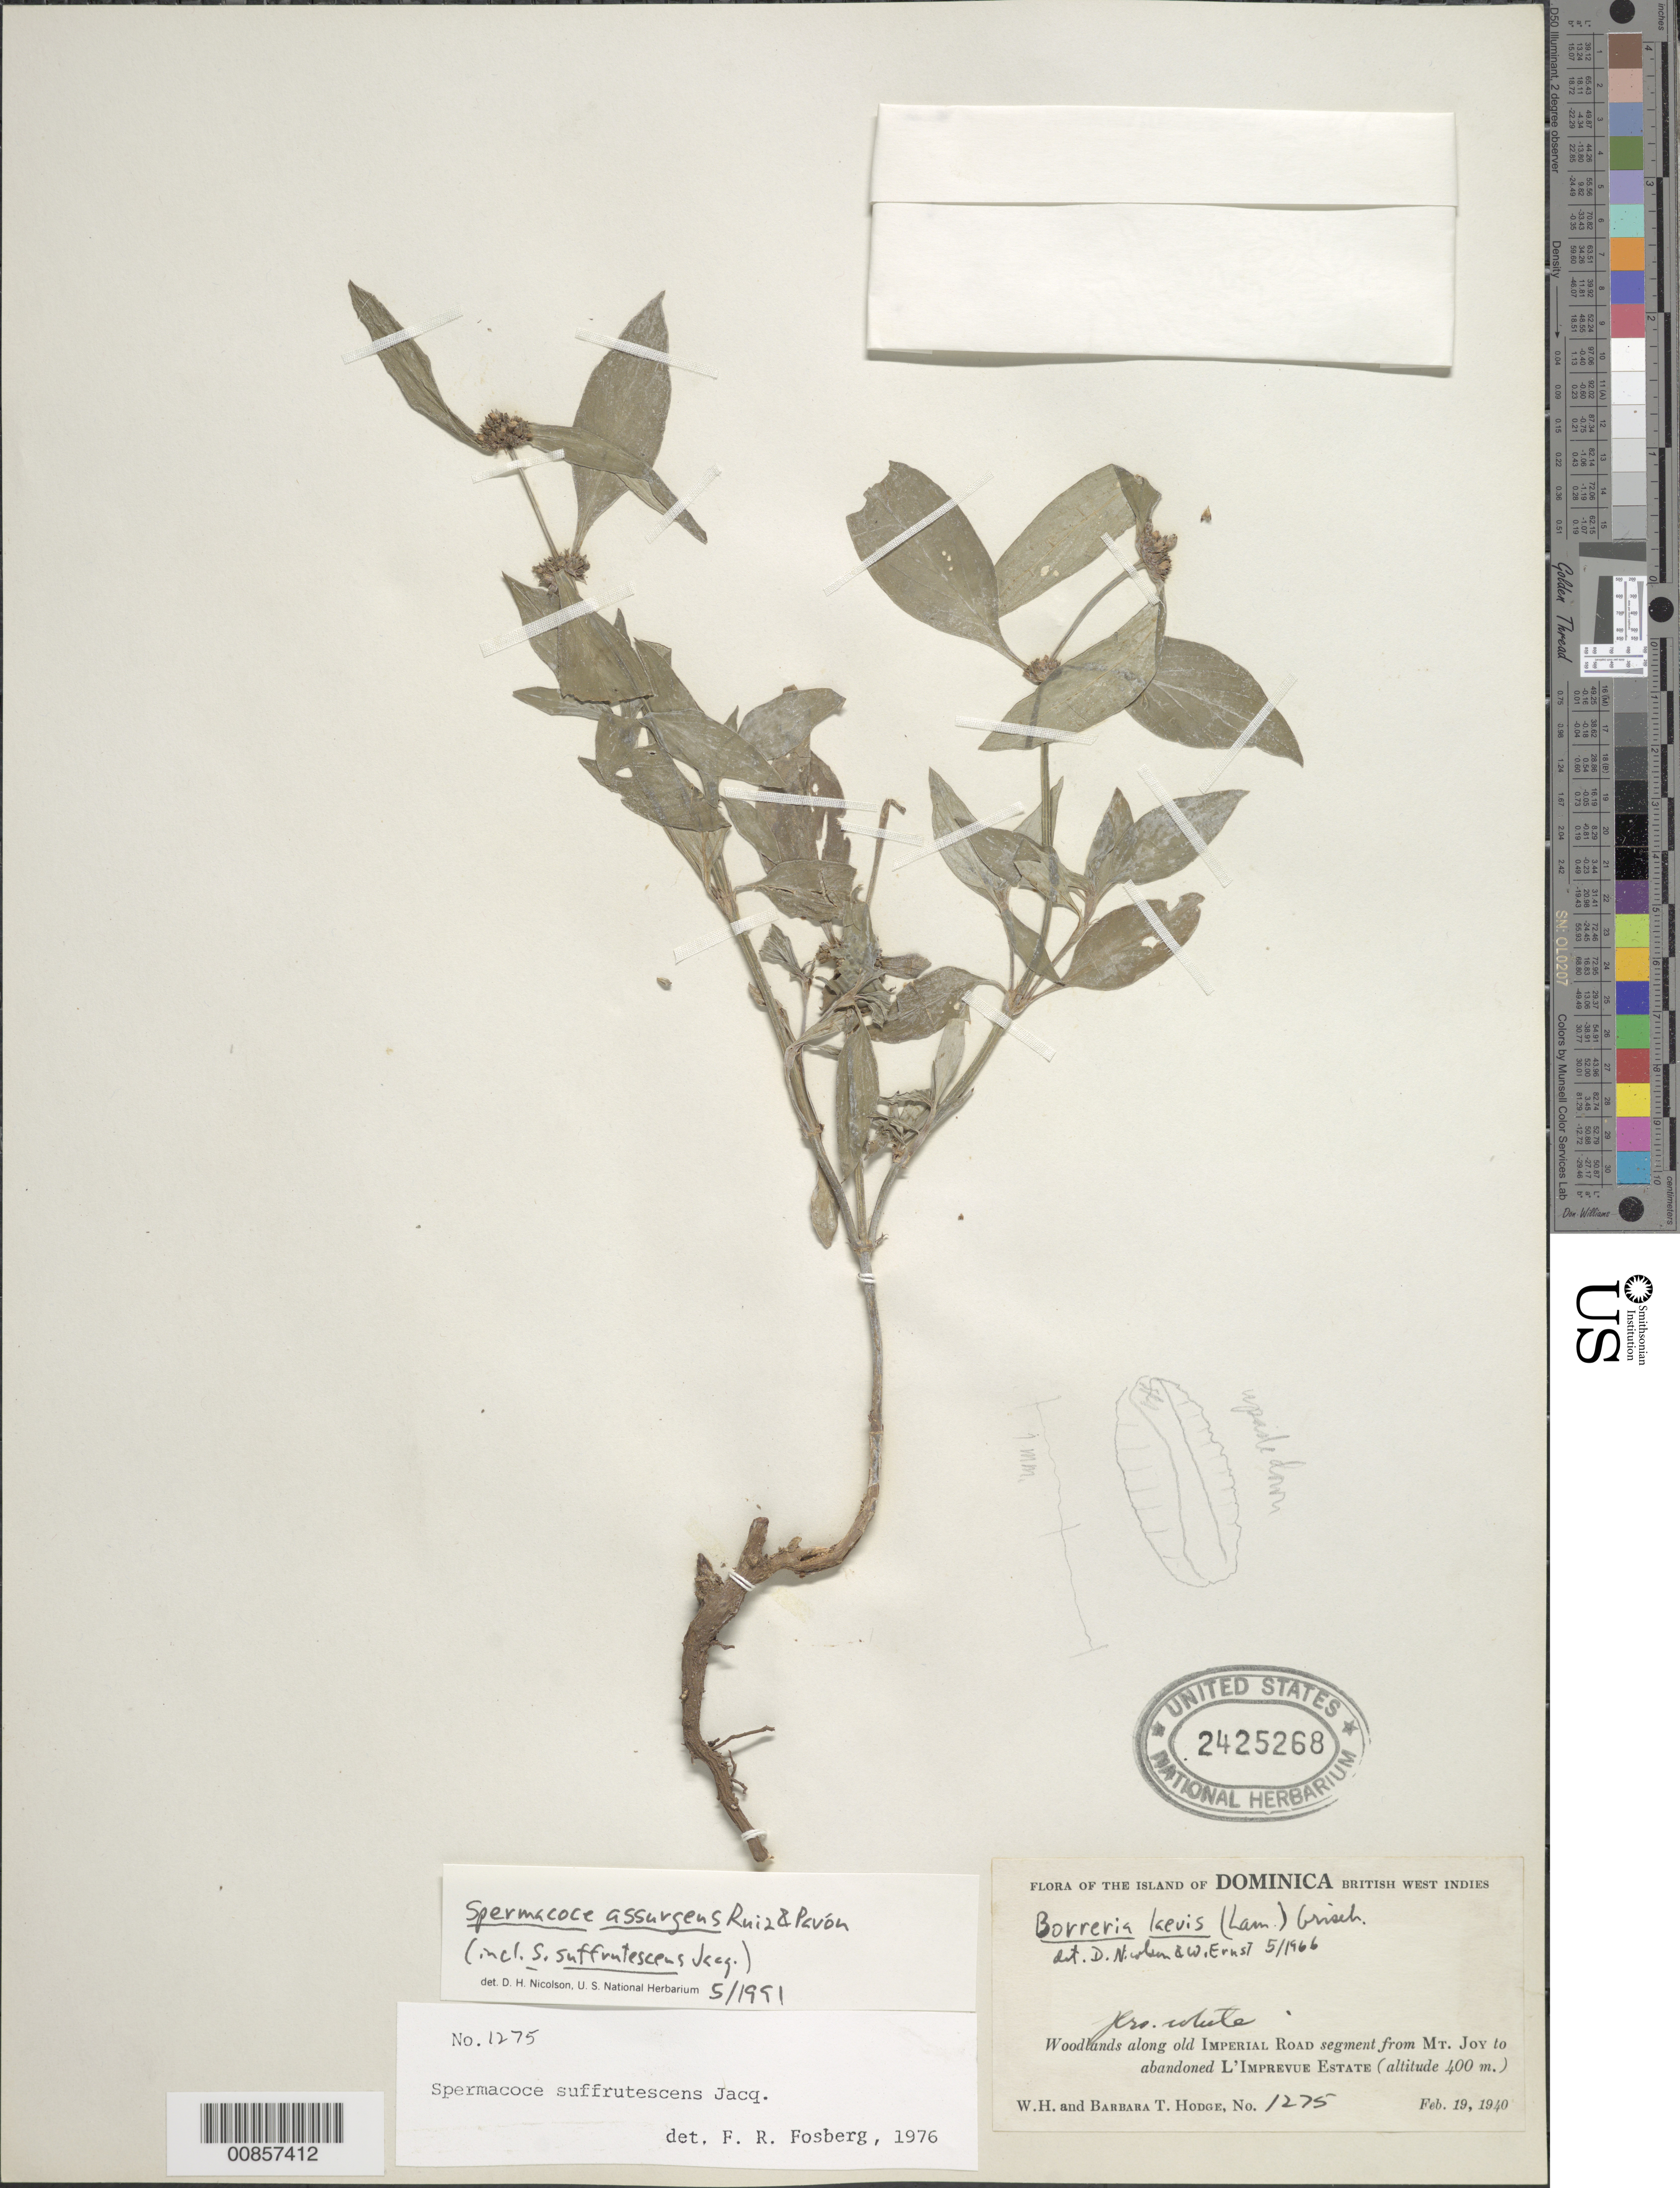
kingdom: Plantae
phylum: Tracheophyta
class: Magnoliopsida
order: Gentianales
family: Rubiaceae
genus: Spermacoce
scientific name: Spermacoce remota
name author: Lam.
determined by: Nicolson, Dan H.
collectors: W. Hodge & B. Hodge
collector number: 1275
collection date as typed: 19 Feb 1940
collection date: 1940-02-19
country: Dominica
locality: Along old Imperial Road, segment from Mt. Joy to abandoned L'Imprevue Estate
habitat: Woodlands along old road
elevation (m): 400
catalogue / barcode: US 2425268